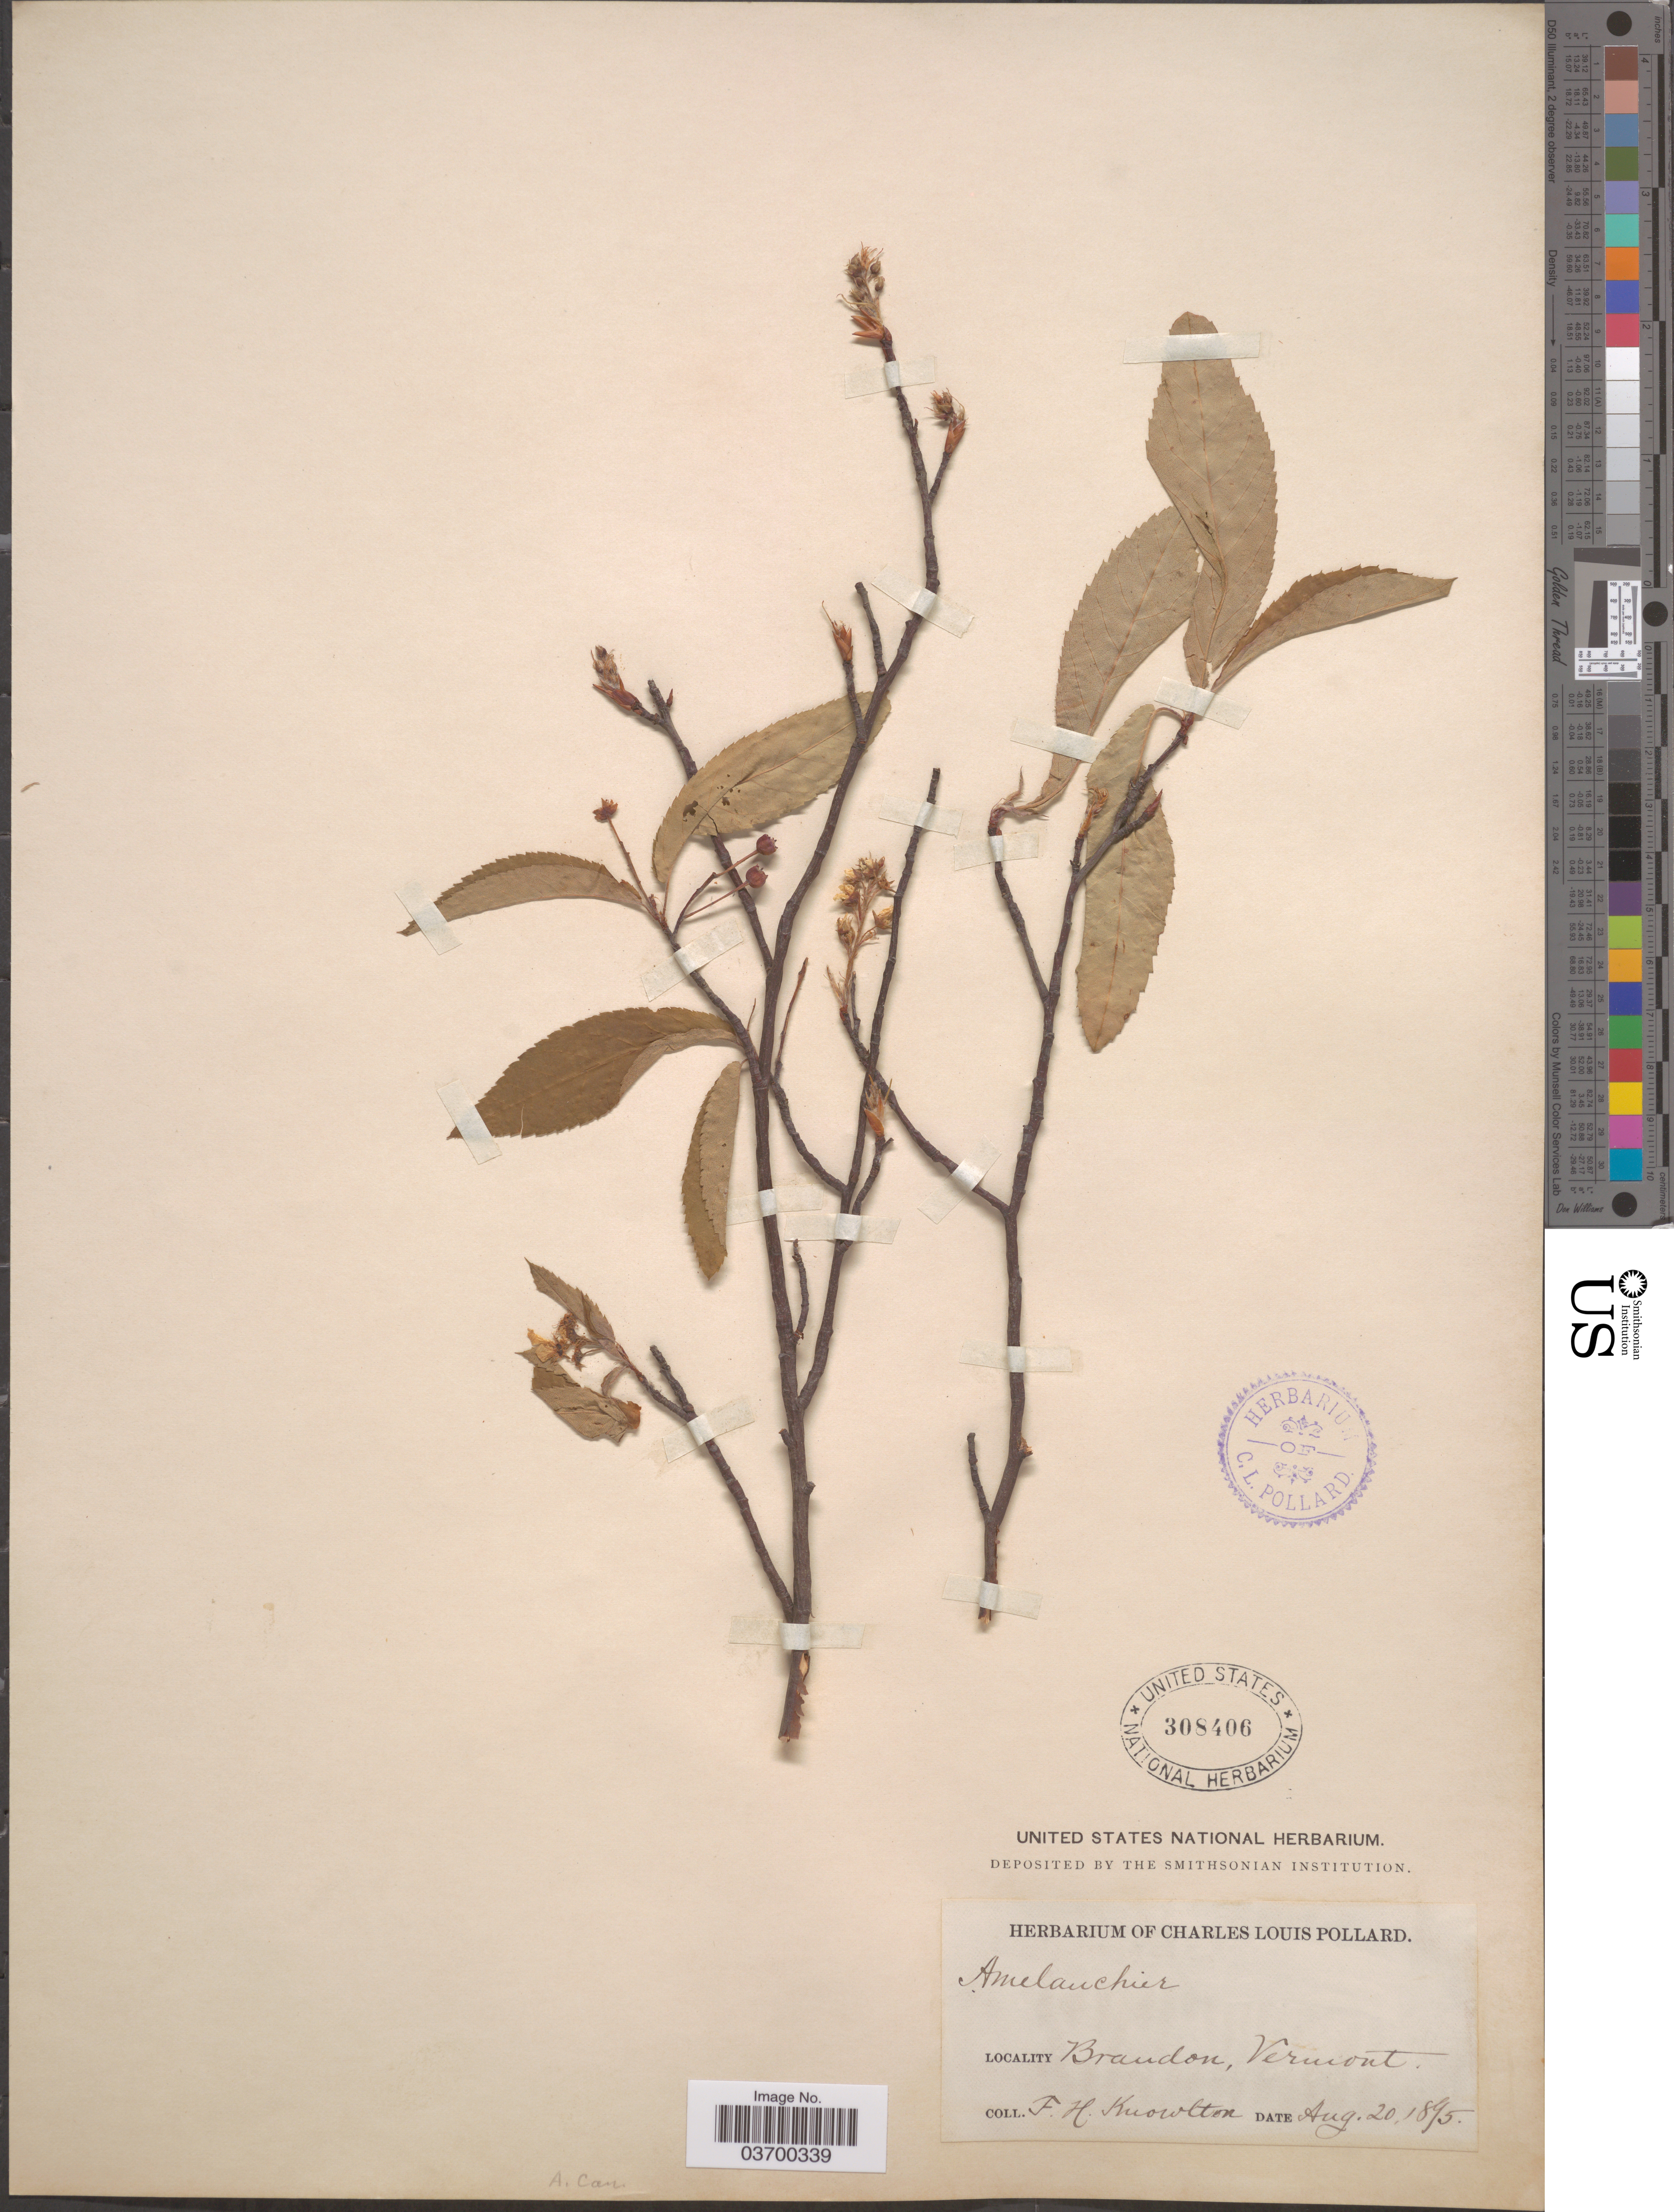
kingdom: Plantae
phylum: Tracheophyta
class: Magnoliopsida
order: Rosales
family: Rosaceae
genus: Amelanchier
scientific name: Amelanchier sp.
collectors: F. H. Knowlton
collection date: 1895-08-20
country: United States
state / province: Vermont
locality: Brandon.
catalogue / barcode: US 308406